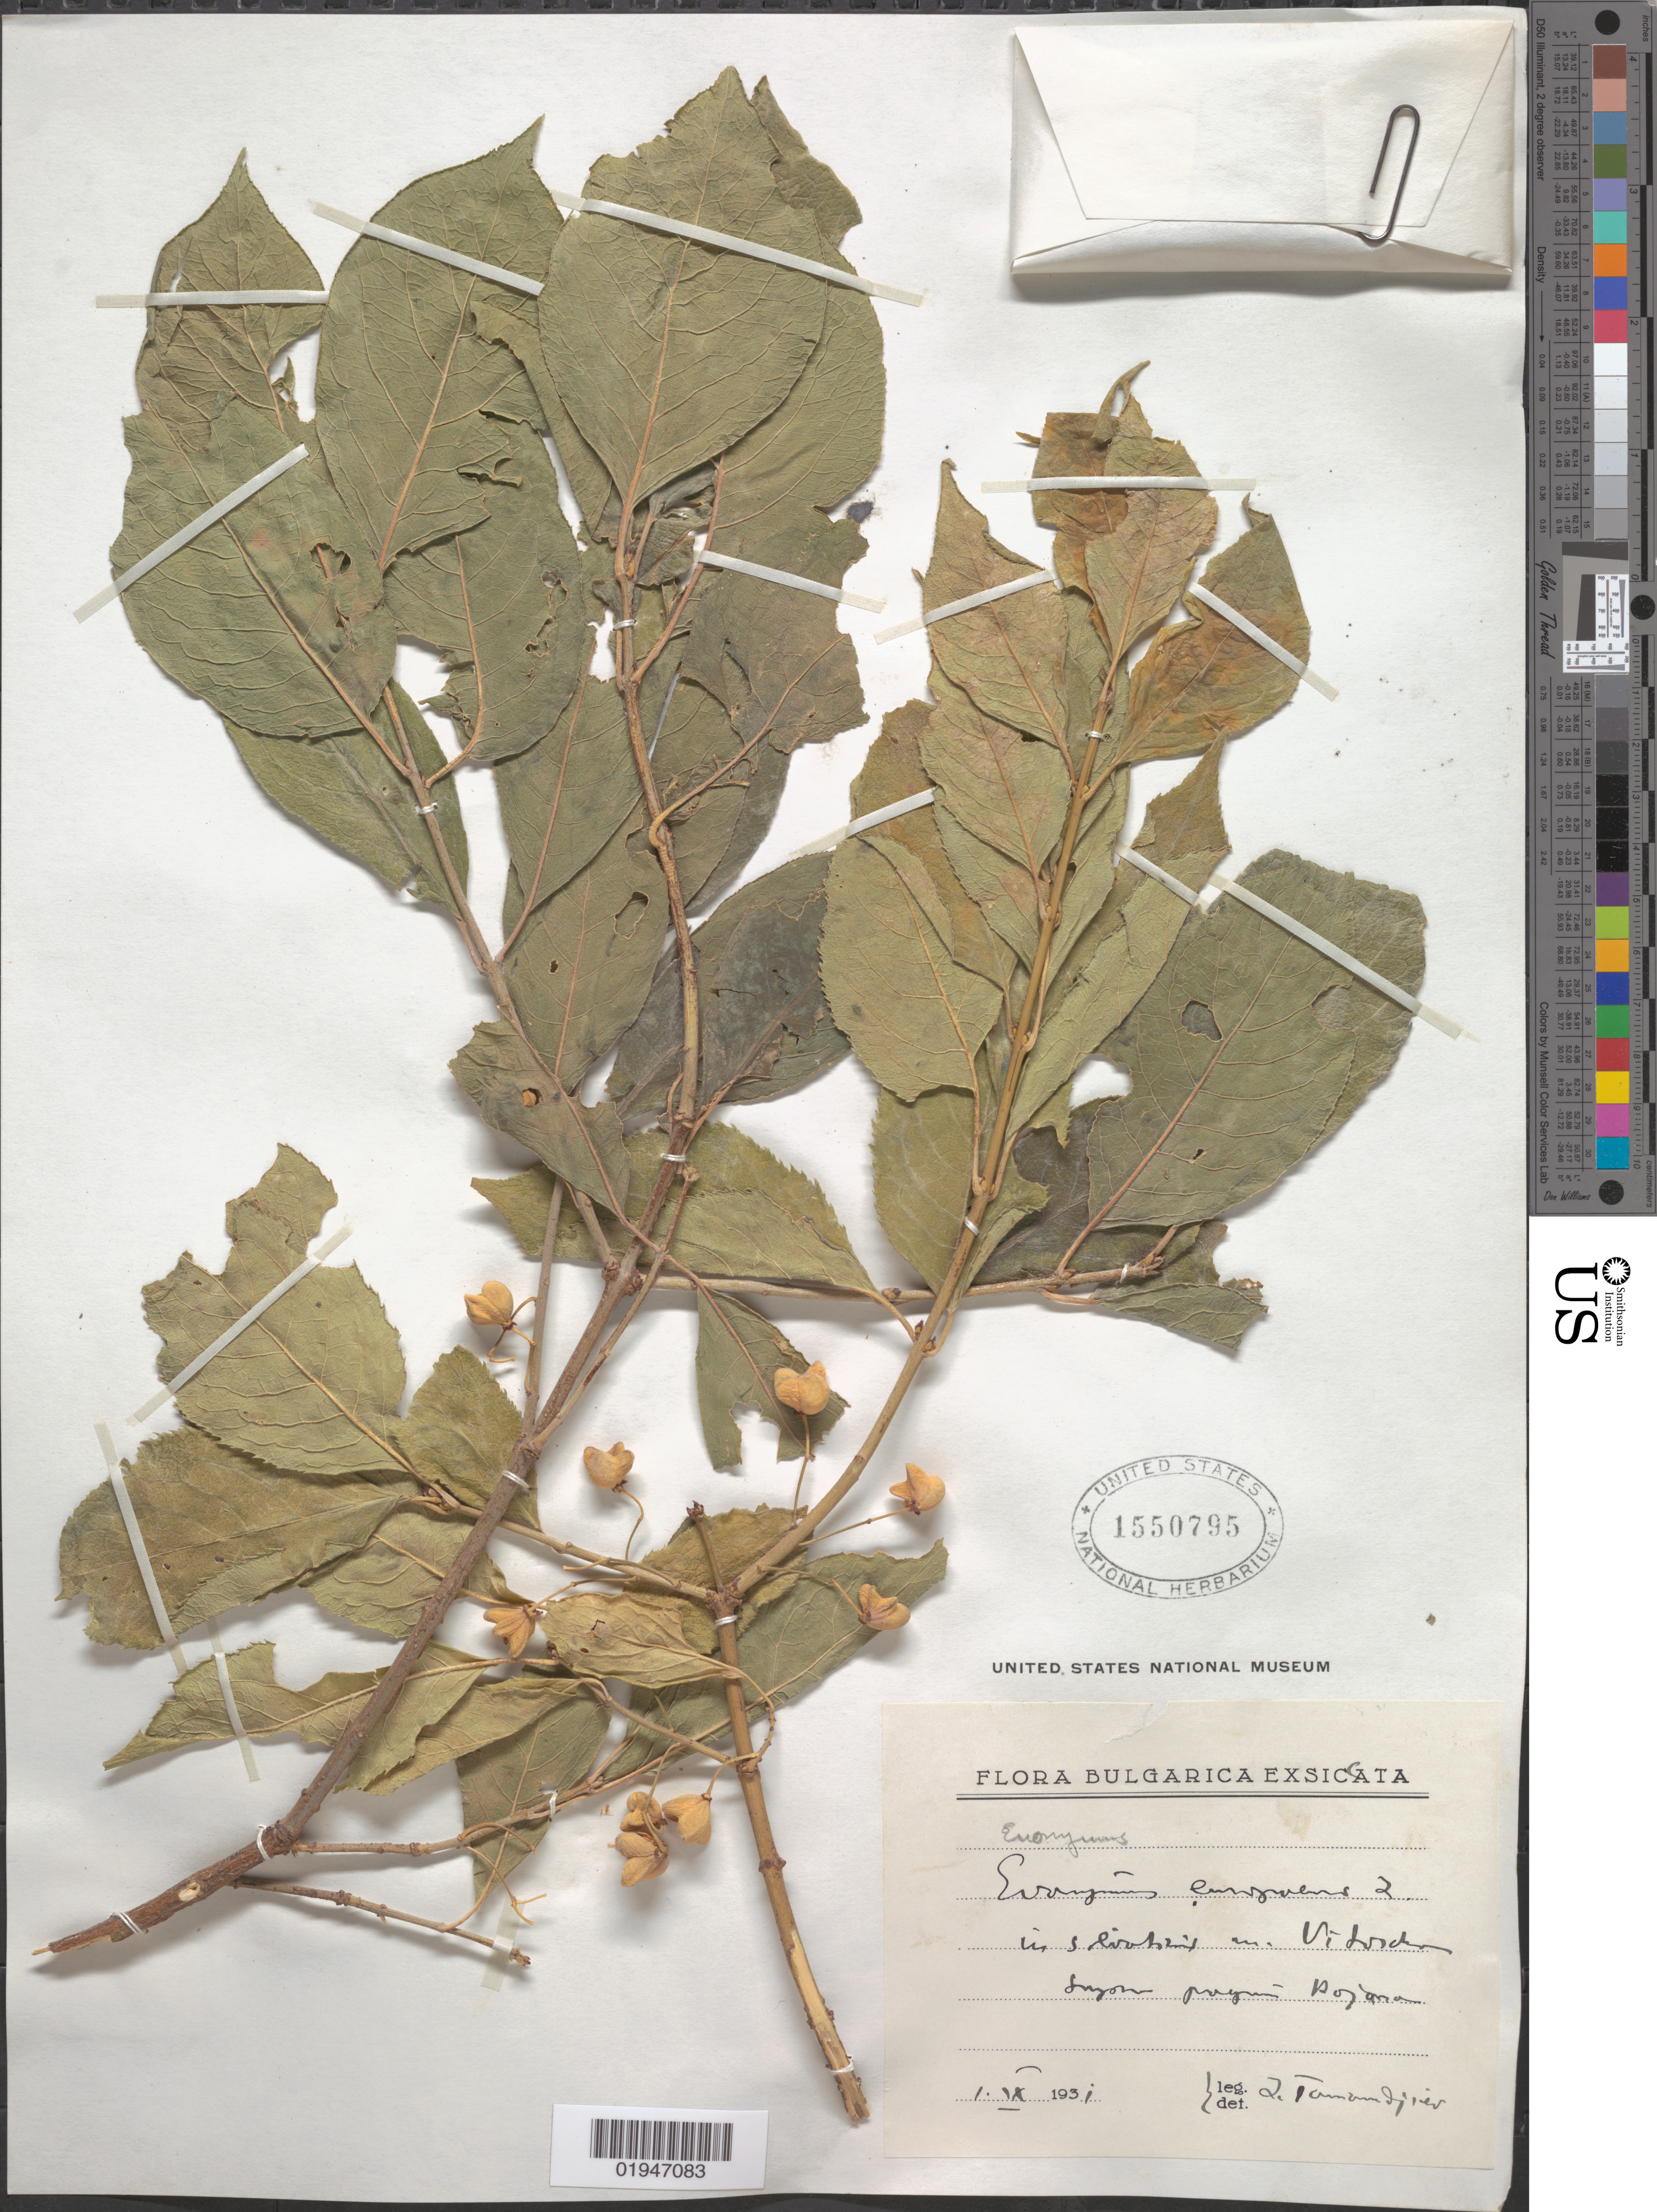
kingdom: Plantae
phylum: Tracheophyta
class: Magnoliopsida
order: Celastrales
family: Celastraceae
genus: Euonymus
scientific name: Euonymus europaeus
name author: L.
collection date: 1931-09-01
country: Bulgaria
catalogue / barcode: US 1550795